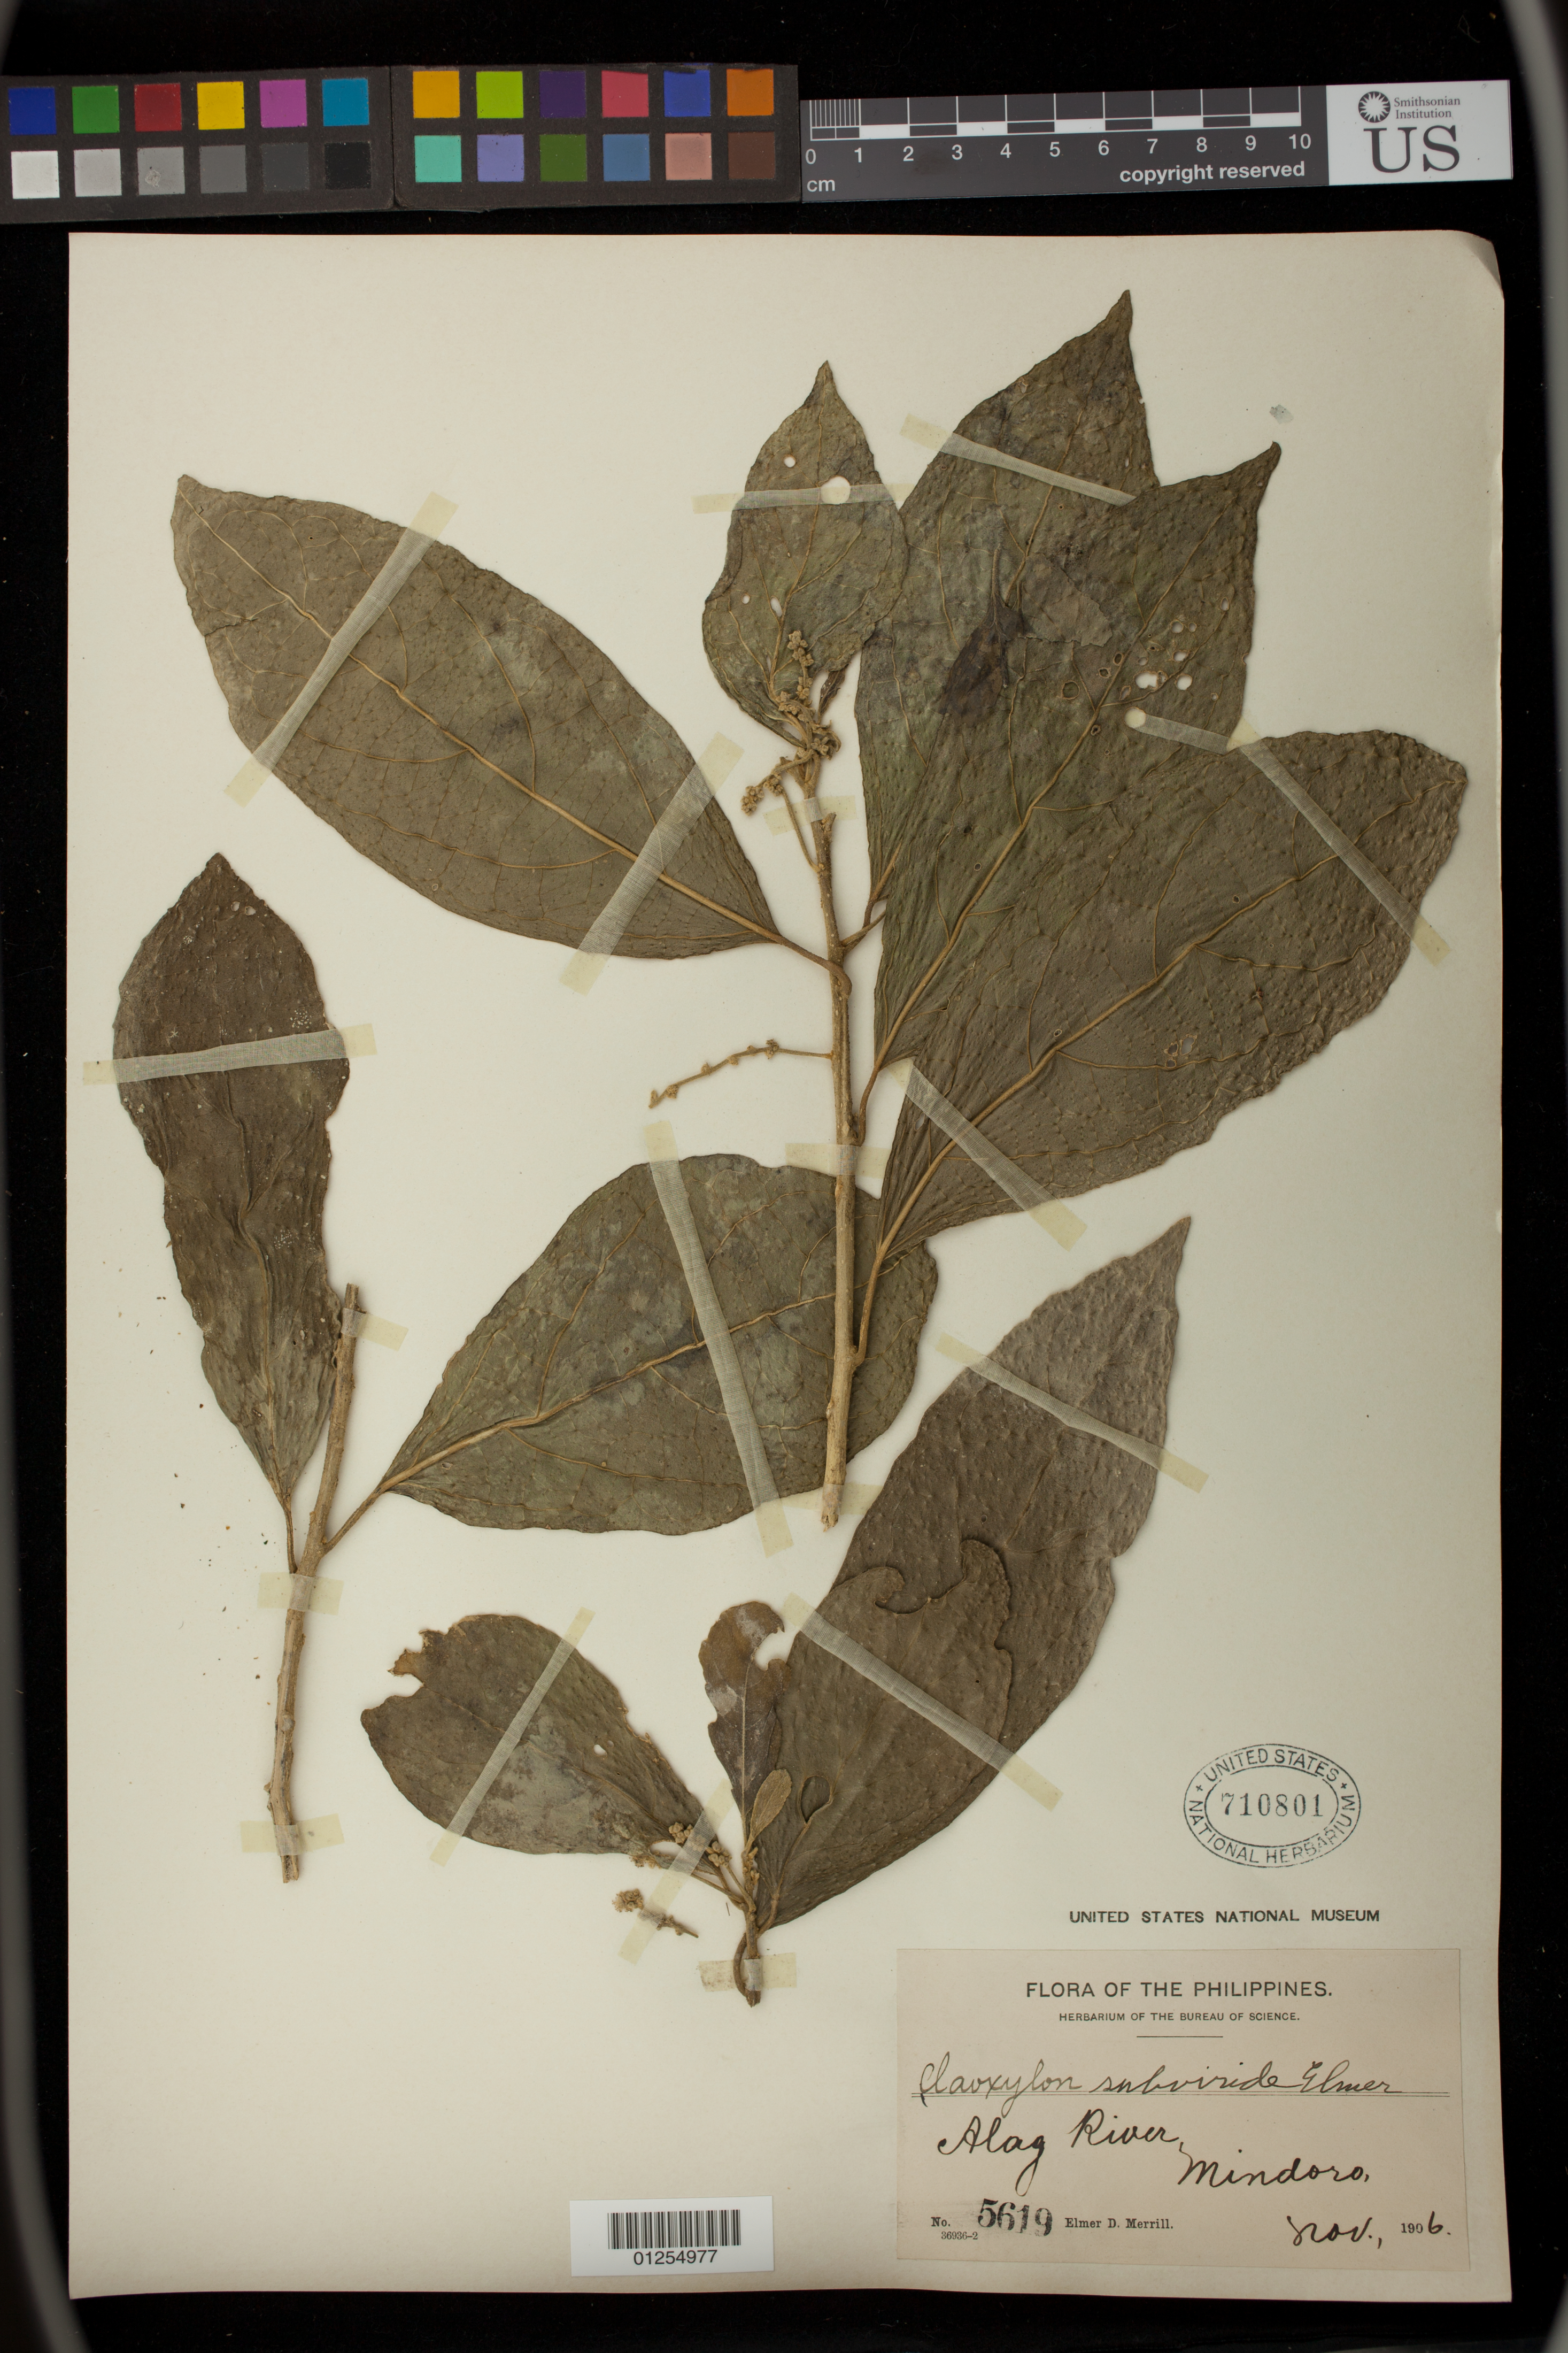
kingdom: Plantae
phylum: Tracheophyta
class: Magnoliopsida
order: Malpighiales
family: Euphorbiaceae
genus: Claoxylon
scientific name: Claoxylon subviride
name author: Elmer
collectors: E. D. Merrill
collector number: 5619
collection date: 1906-11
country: Philippines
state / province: Mimaropa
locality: Alag River,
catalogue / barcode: US 710801